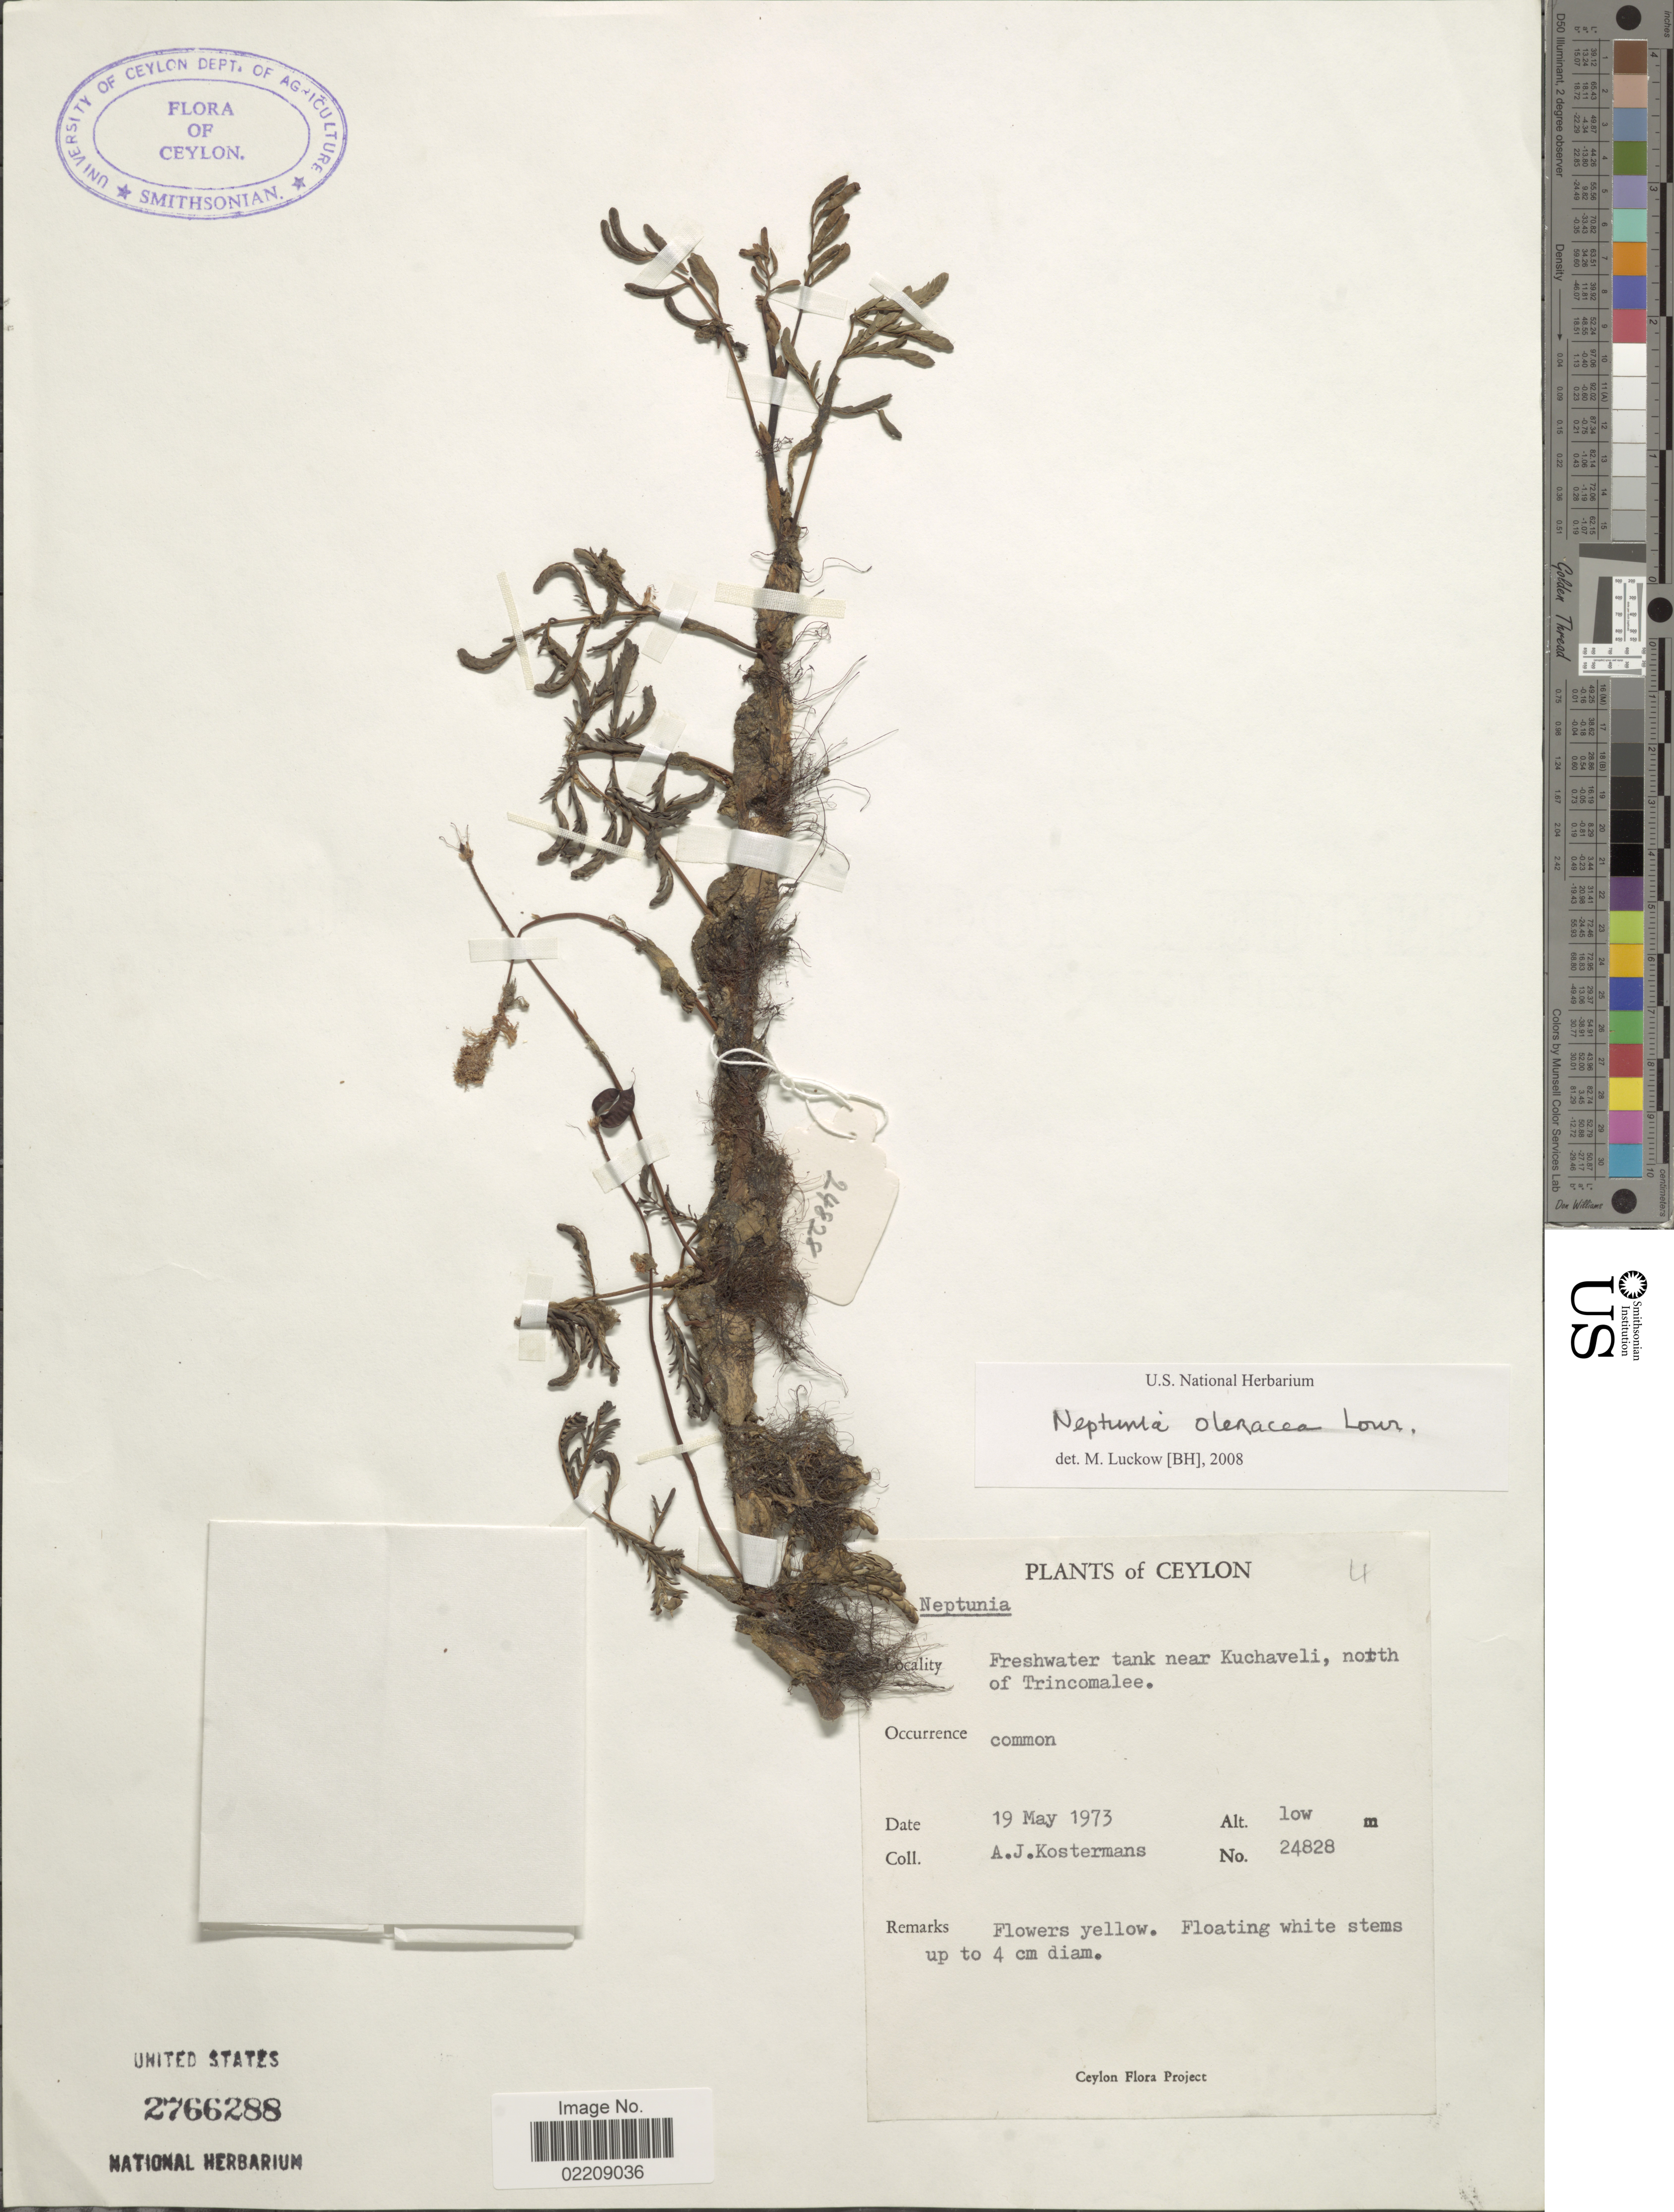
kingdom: Plantae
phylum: Tracheophyta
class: Magnoliopsida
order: Fabales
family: Fabaceae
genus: Neptunia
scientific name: Neptunia oleracea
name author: Lour.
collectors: A. J. G. Kostermans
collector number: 24828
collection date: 1973-05-19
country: Sri Lanka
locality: Ceylon, Freshwater tank near Kuchaveli, north of Trincomalee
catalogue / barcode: US 2766288